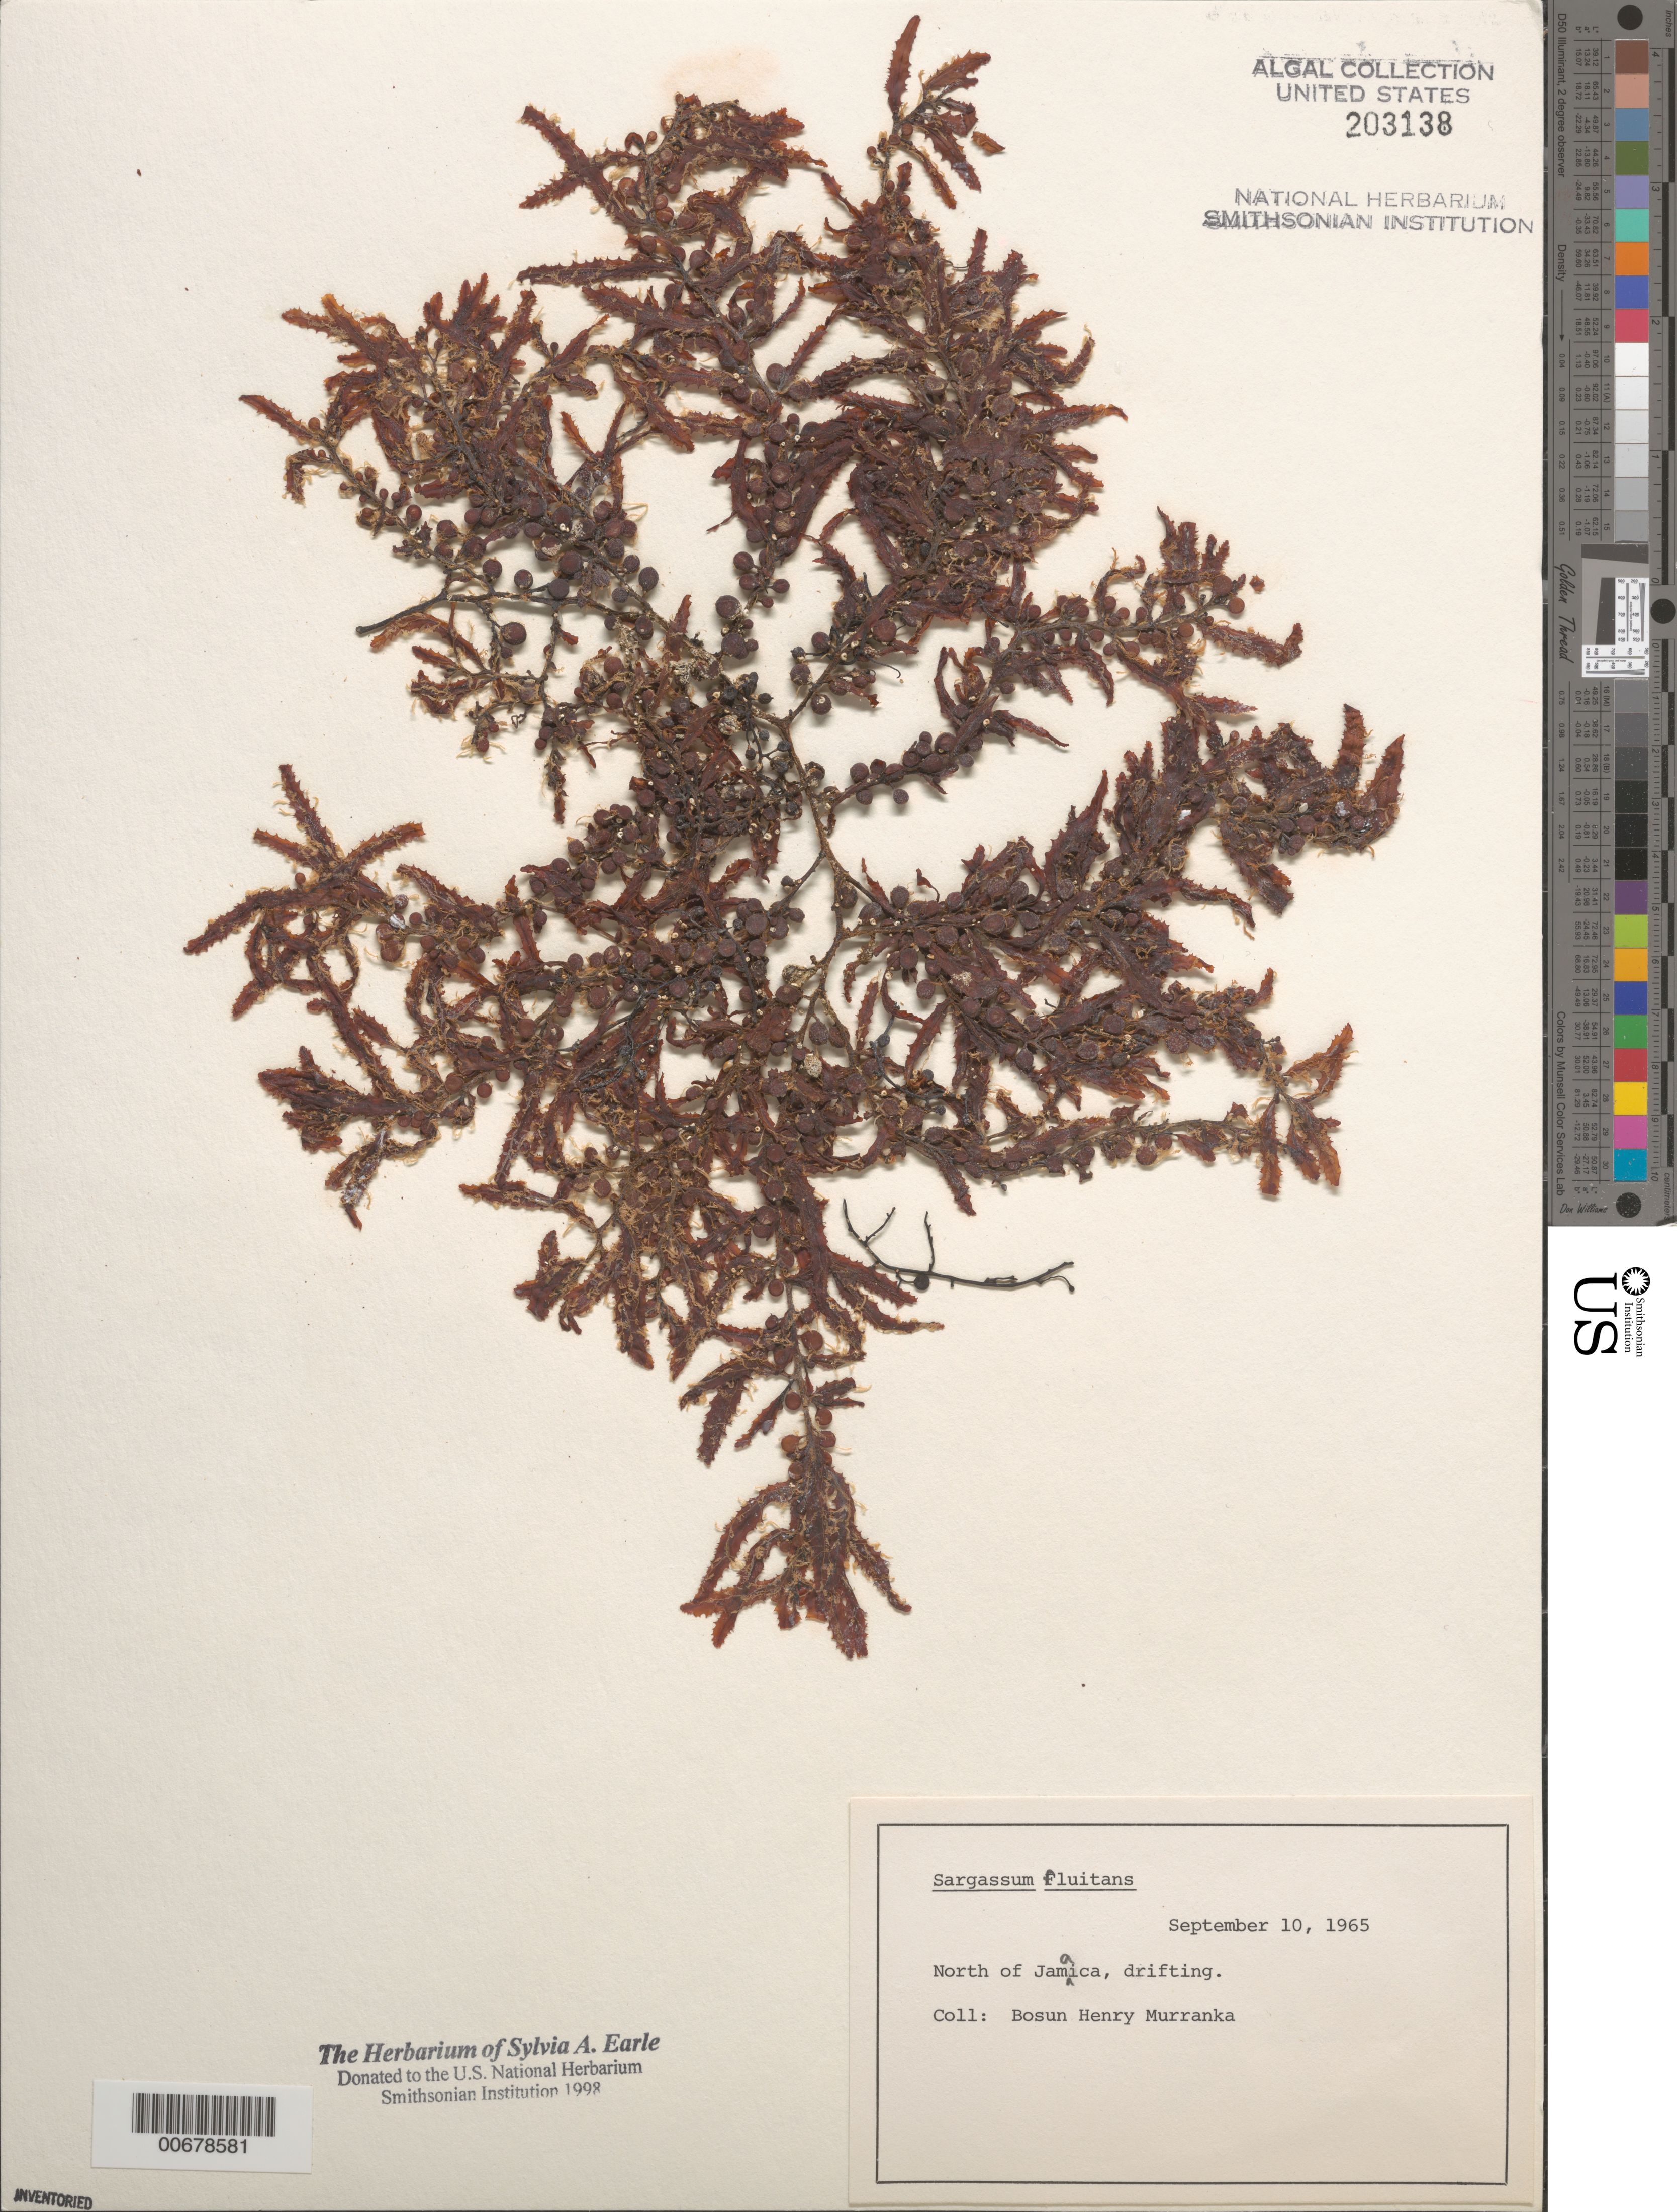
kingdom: Chromista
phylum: Ochrophyta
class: Phaeophyceae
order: Fucales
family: Sargassaceae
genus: Sargassum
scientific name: Sargassum fluitans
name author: (Børgesen) Børgesen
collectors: H. Murranka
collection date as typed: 10 Sep 1965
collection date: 1965-09-10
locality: Caribbean Sea north of Jamaica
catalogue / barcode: US 203138